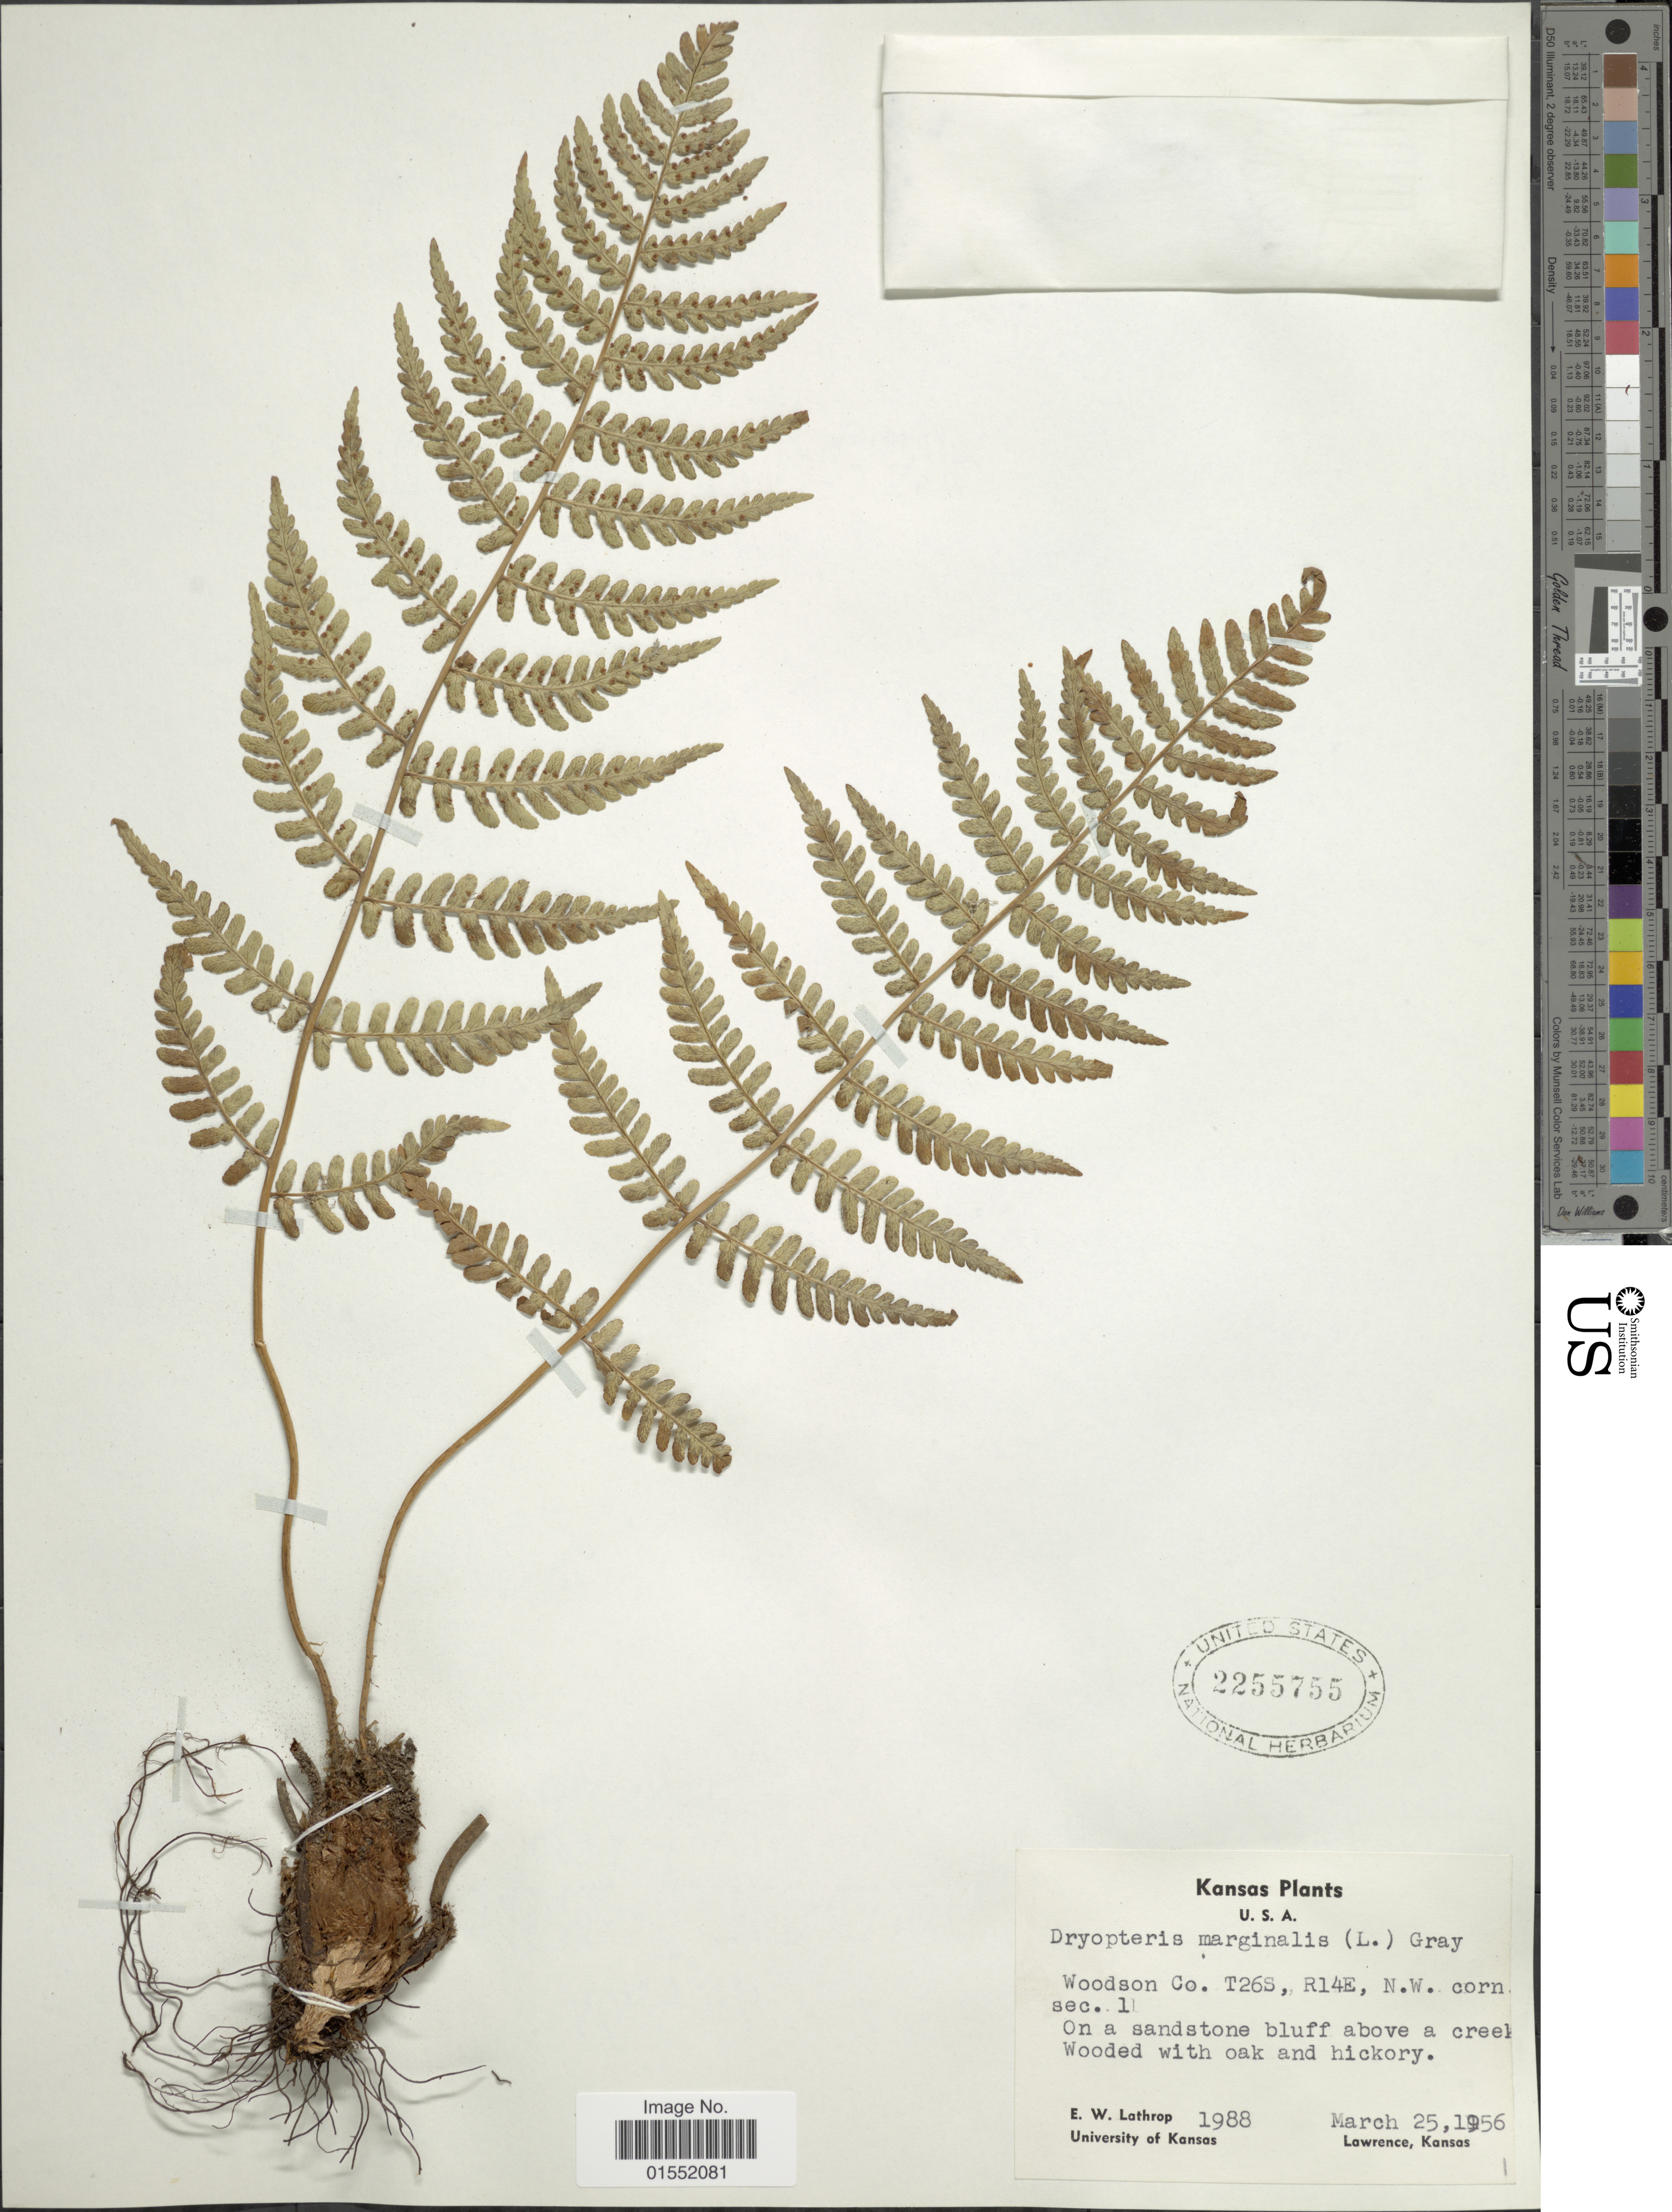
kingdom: Plantae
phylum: Tracheophyta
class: Polypodiopsida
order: Polypodiales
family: Dryopteridaceae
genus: Dryopteris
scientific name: Dryopteris marginalis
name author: (L.) A. Gray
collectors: E. W. Lathrop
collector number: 1988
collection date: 1956-03-25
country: United States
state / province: Kansas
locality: Woodson Co. T26S, R14E, N.W. corn sec. 1, On a sandstone bluff above a creek, Wooded with oak and hickory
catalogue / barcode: US 2255755